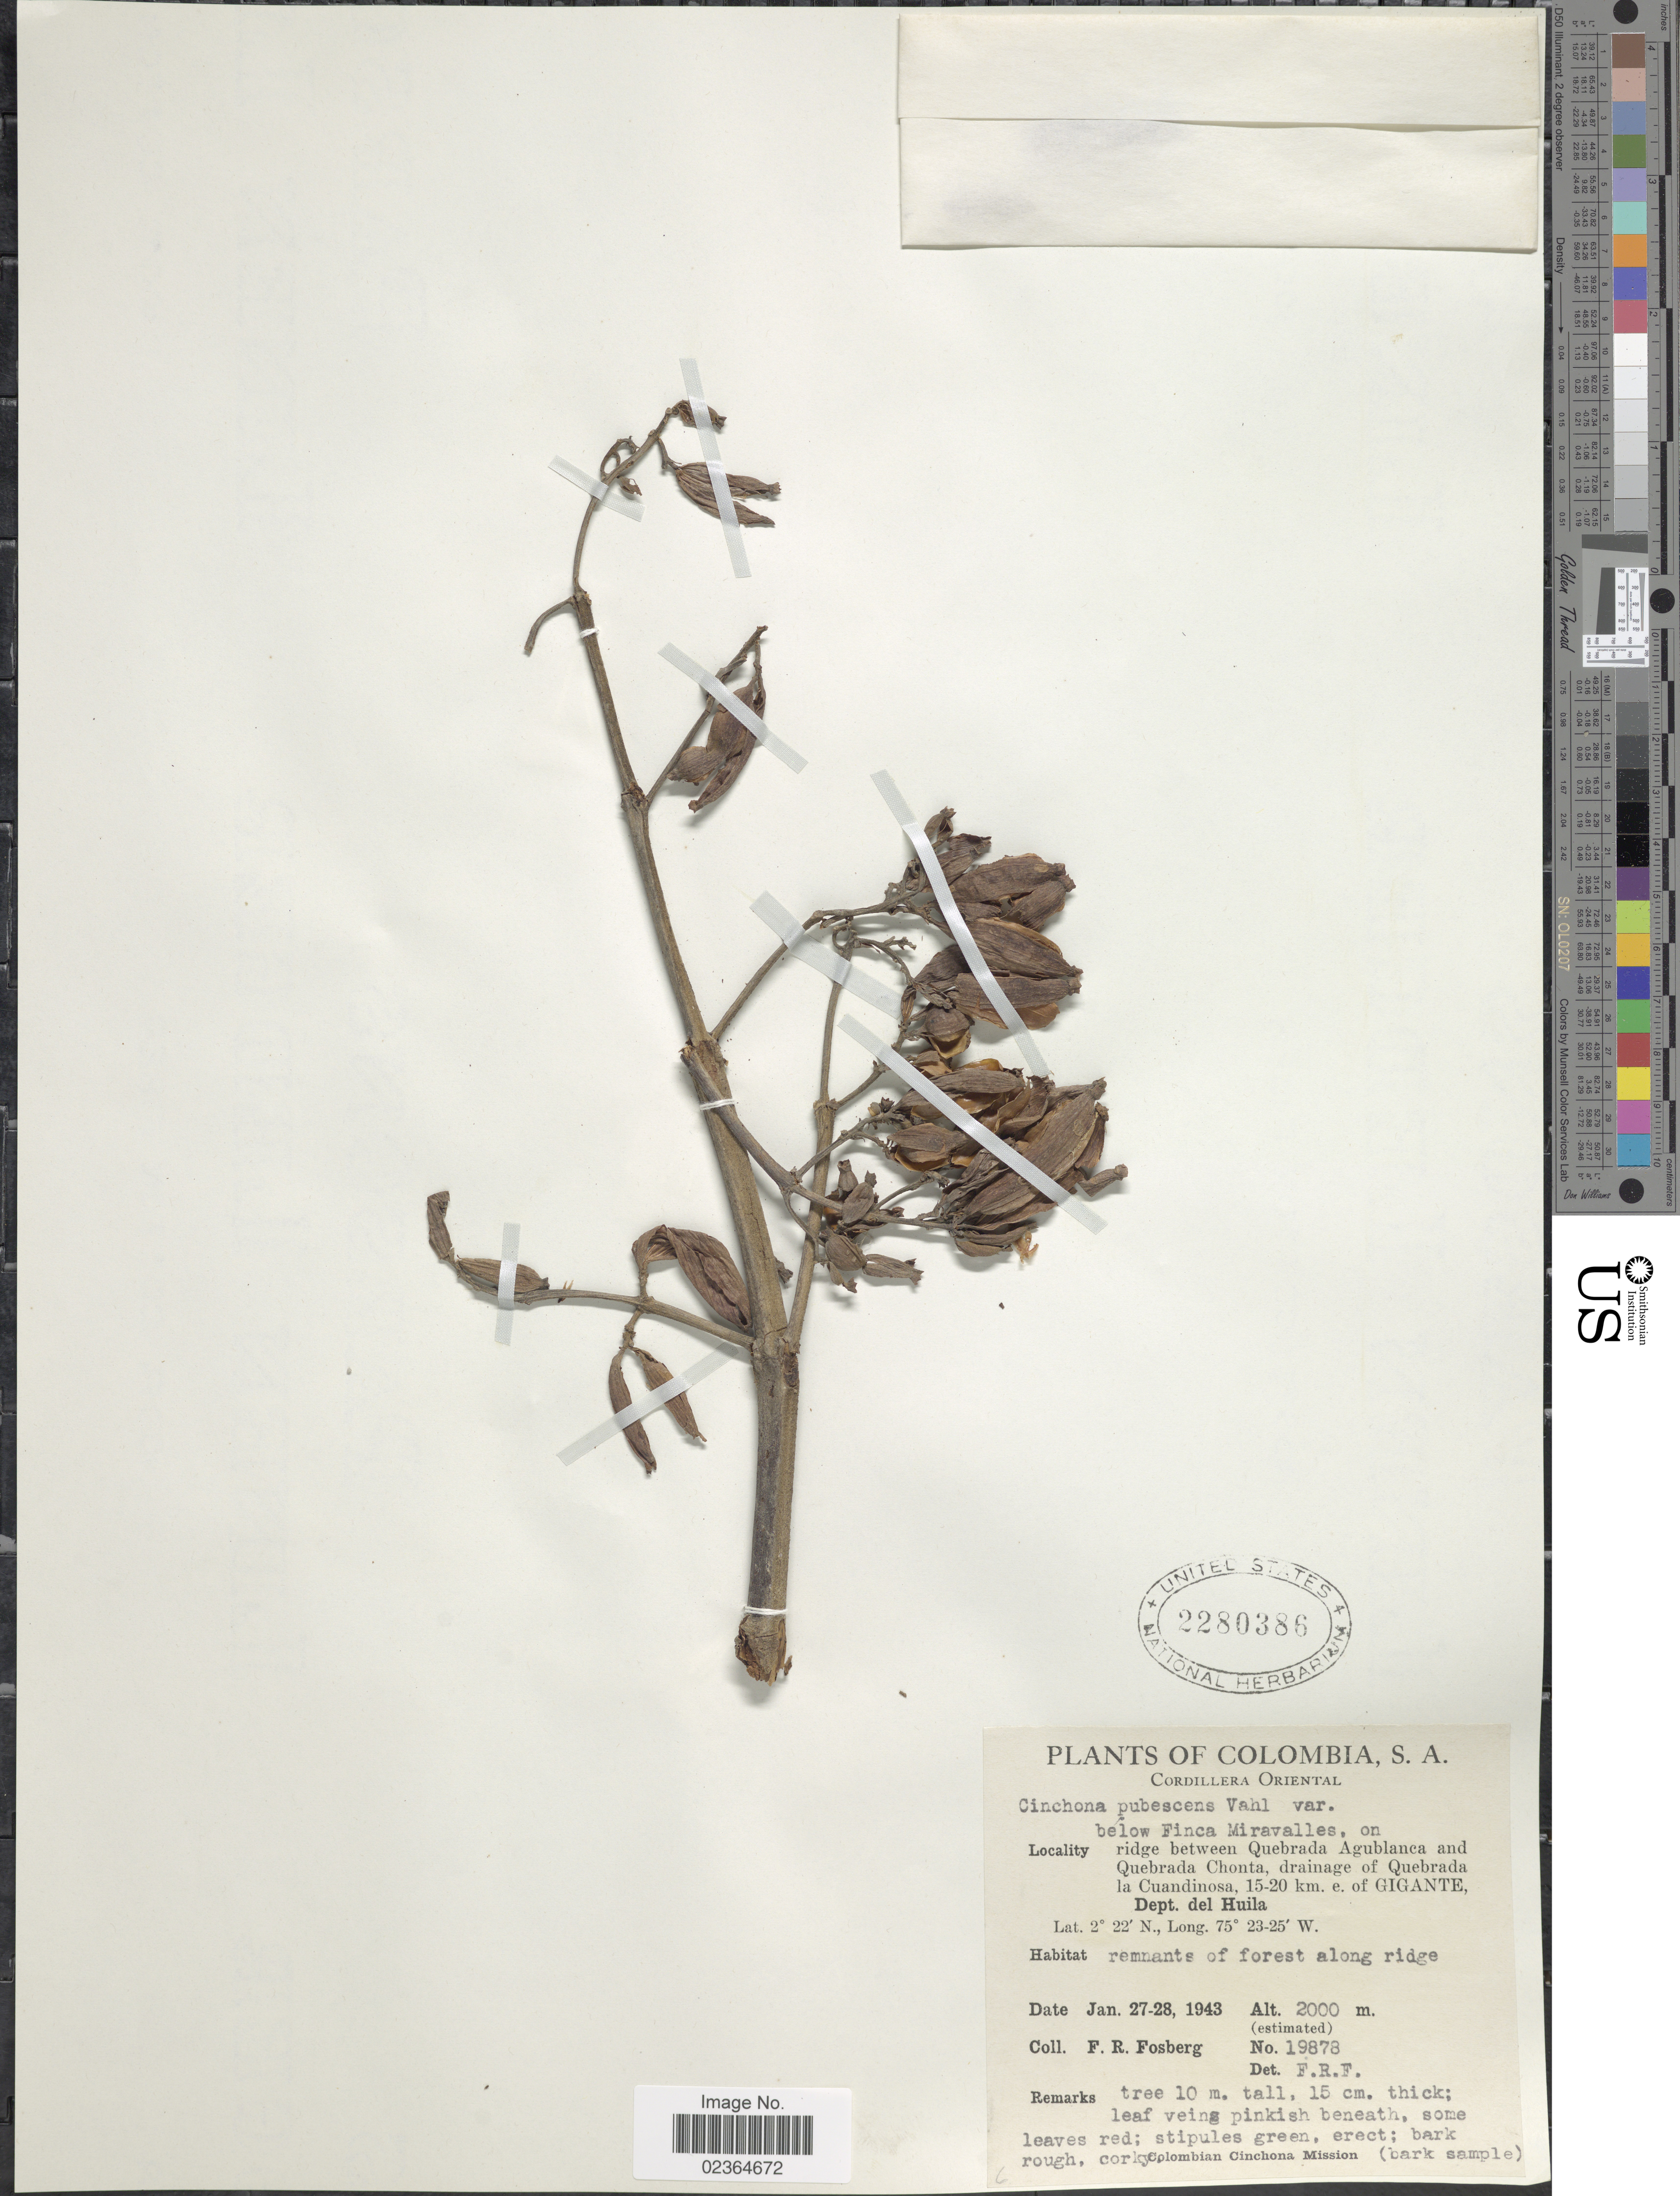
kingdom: Plantae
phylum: Tracheophyta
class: Magnoliopsida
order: Gentianales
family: Rubiaceae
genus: Cinchona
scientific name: Cinchona pubescens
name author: Vahl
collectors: F. R. Fosberg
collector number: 19878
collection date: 1943-01-27/1943-01-28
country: Colombia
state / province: Huila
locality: Cordillera Oriental. below Finca Miravalles, on ridge between Quebrada Agublanca and Quebrada Chonta, drainage of Quebrada la Cuandinosa, 15-20 km. e. of Gigante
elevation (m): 2000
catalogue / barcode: US 2280386